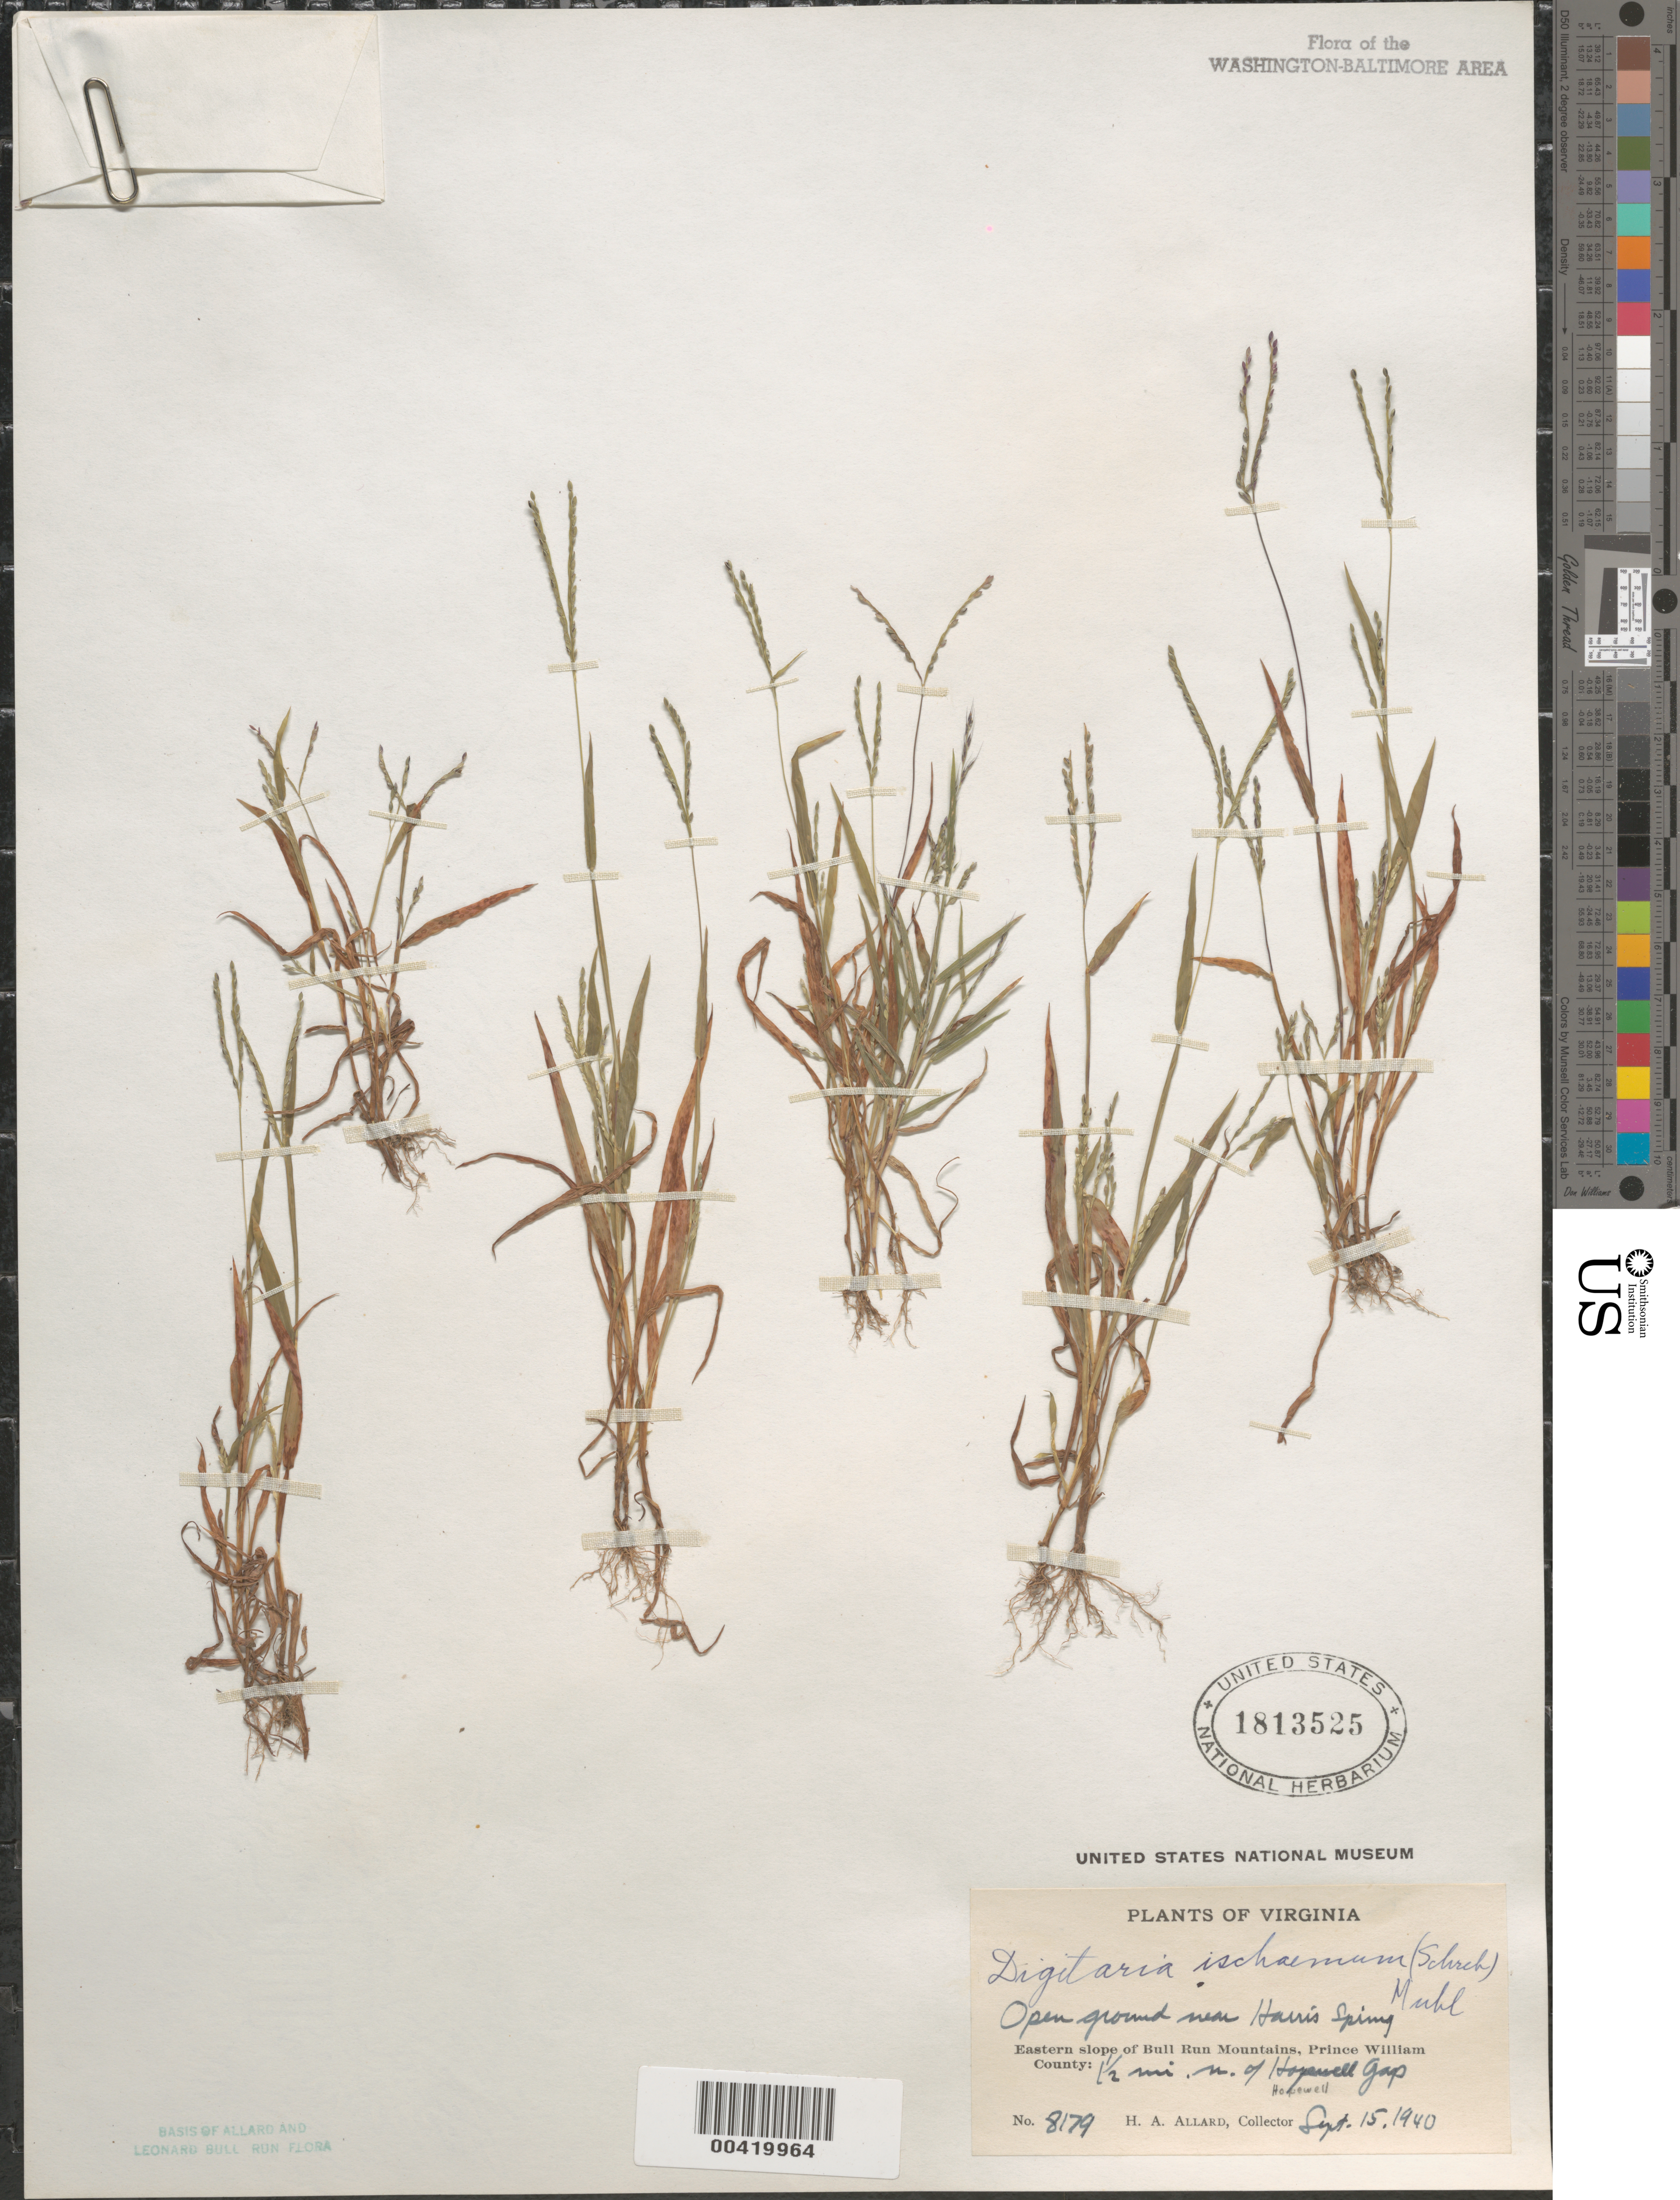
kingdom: Plantae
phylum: Tracheophyta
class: Liliopsida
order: Poales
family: Poaceae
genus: Digitaria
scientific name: Digitaria ischaemum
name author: (Schreber) Schreber ex Muhl.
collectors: H. A. Allard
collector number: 8179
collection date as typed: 15 Sep 1940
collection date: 1940-09-15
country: United States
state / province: Virginia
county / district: Prince William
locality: North of Hopewell Gap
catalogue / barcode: US 1813525